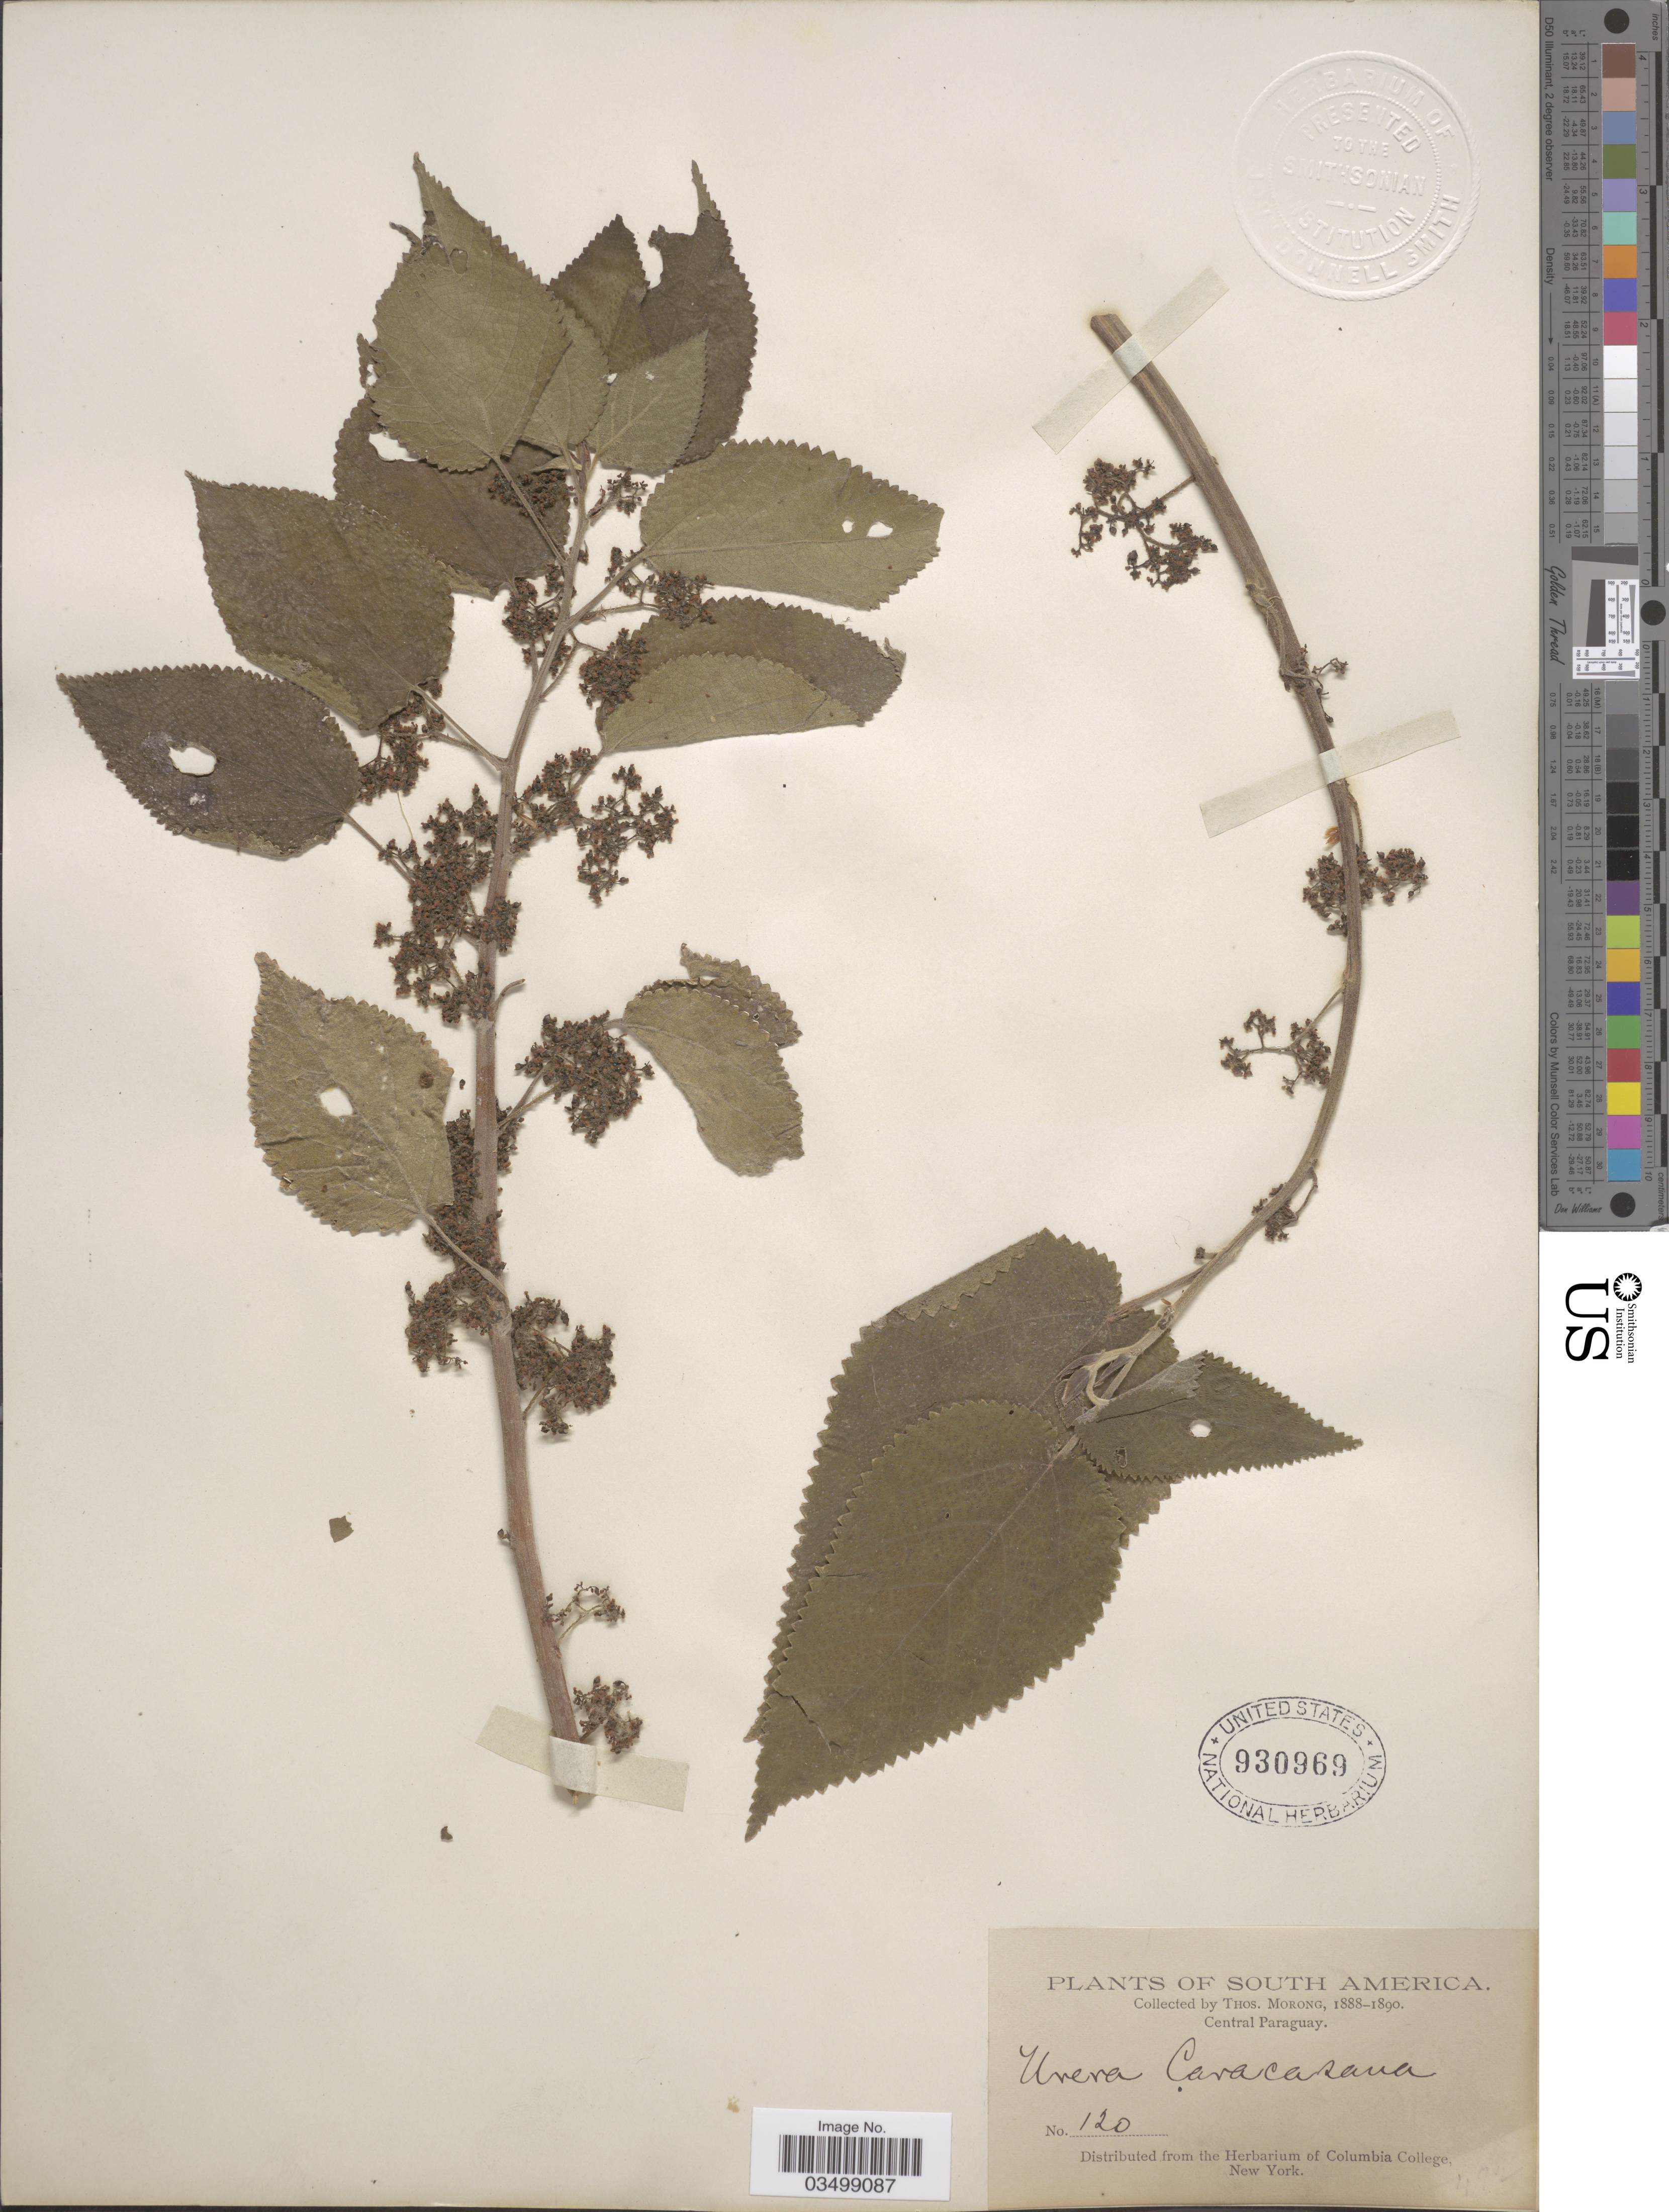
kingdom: Plantae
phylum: Tracheophyta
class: Magnoliopsida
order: Rosales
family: Urticaceae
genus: Urera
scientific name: Urera caracasana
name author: (Jacq.) Gaudich. ex Griseb.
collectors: ex herb. T. Morong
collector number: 120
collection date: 1888/1890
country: Paraguay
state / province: Central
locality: Central Paraguay.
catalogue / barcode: US 930969